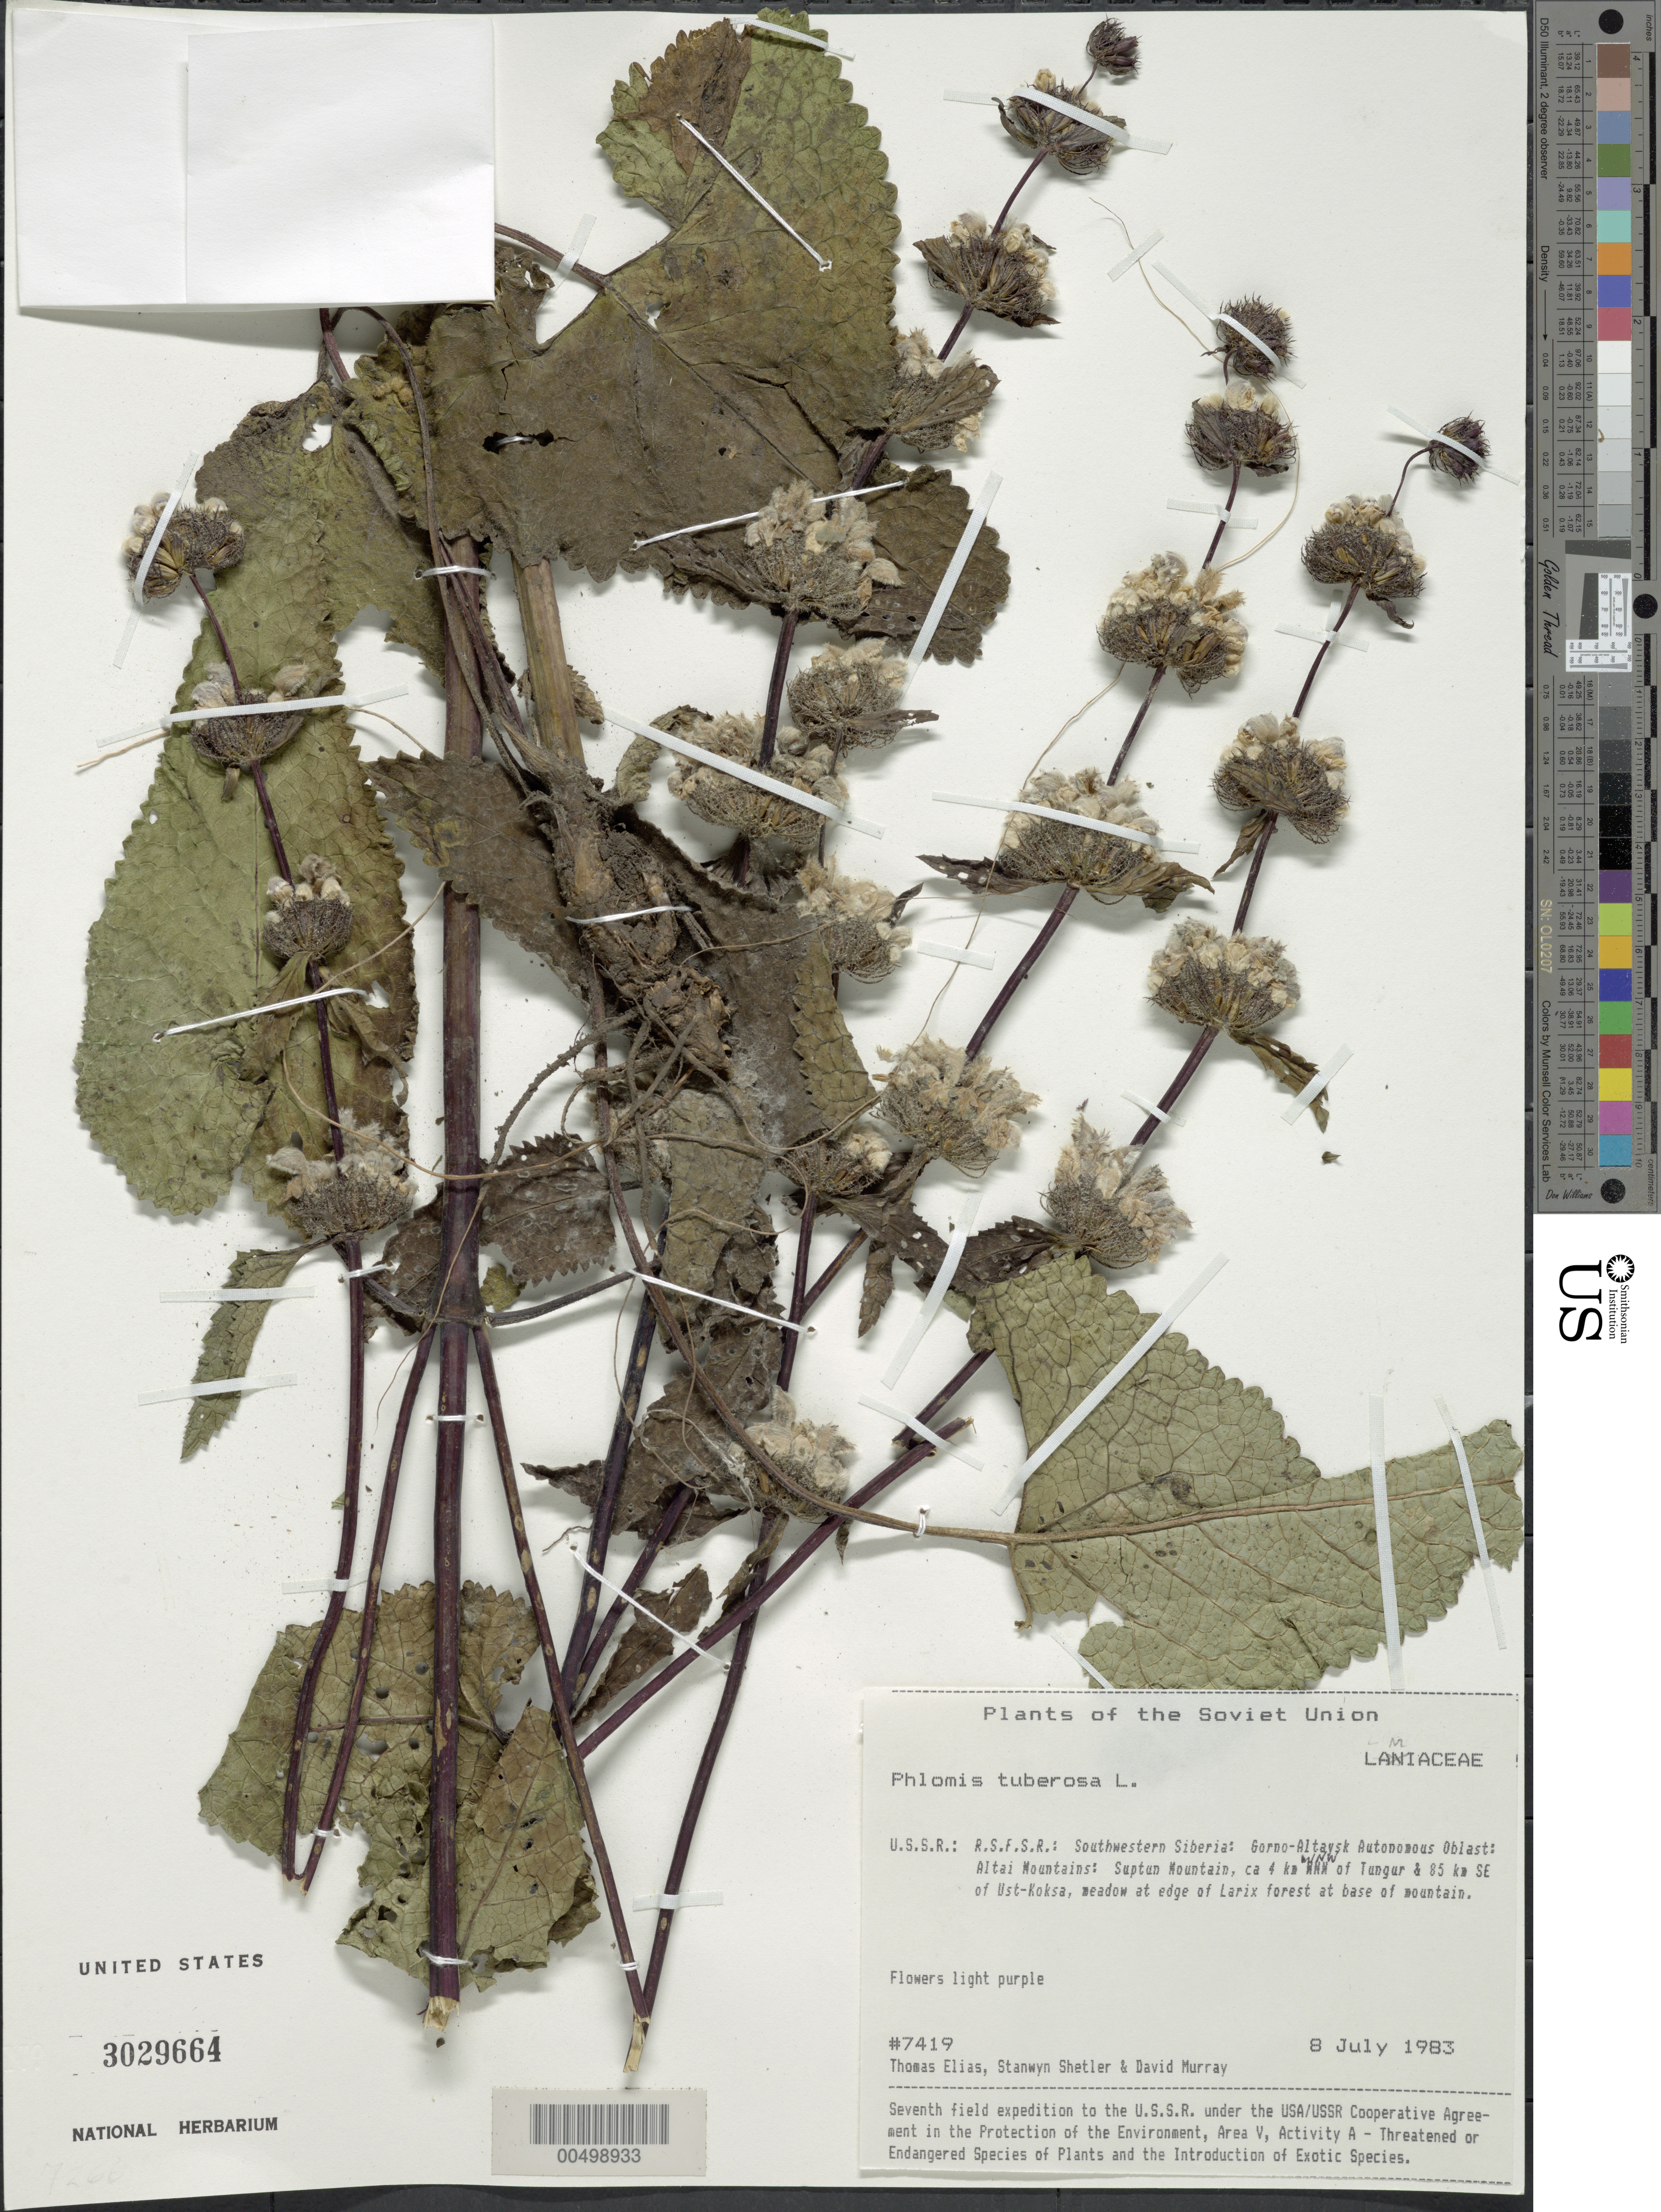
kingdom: Plantae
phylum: Tracheophyta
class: Magnoliopsida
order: Lamiales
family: Lamiaceae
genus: Phlomis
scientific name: Phlomis tuberosa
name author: L.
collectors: T. Elias, S. Shetler & D. F. Murray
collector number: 7419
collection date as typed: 08 Jul 1983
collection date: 1983-07-08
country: Russian Federation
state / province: Altai Republic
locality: Altai Mountains, Suptun Mountain, ca. 4 km WNW of Tungur and 85 km SE of Ust-Koksa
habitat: meadow at edge of Larix forest at base of mountain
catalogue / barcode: US 3029664